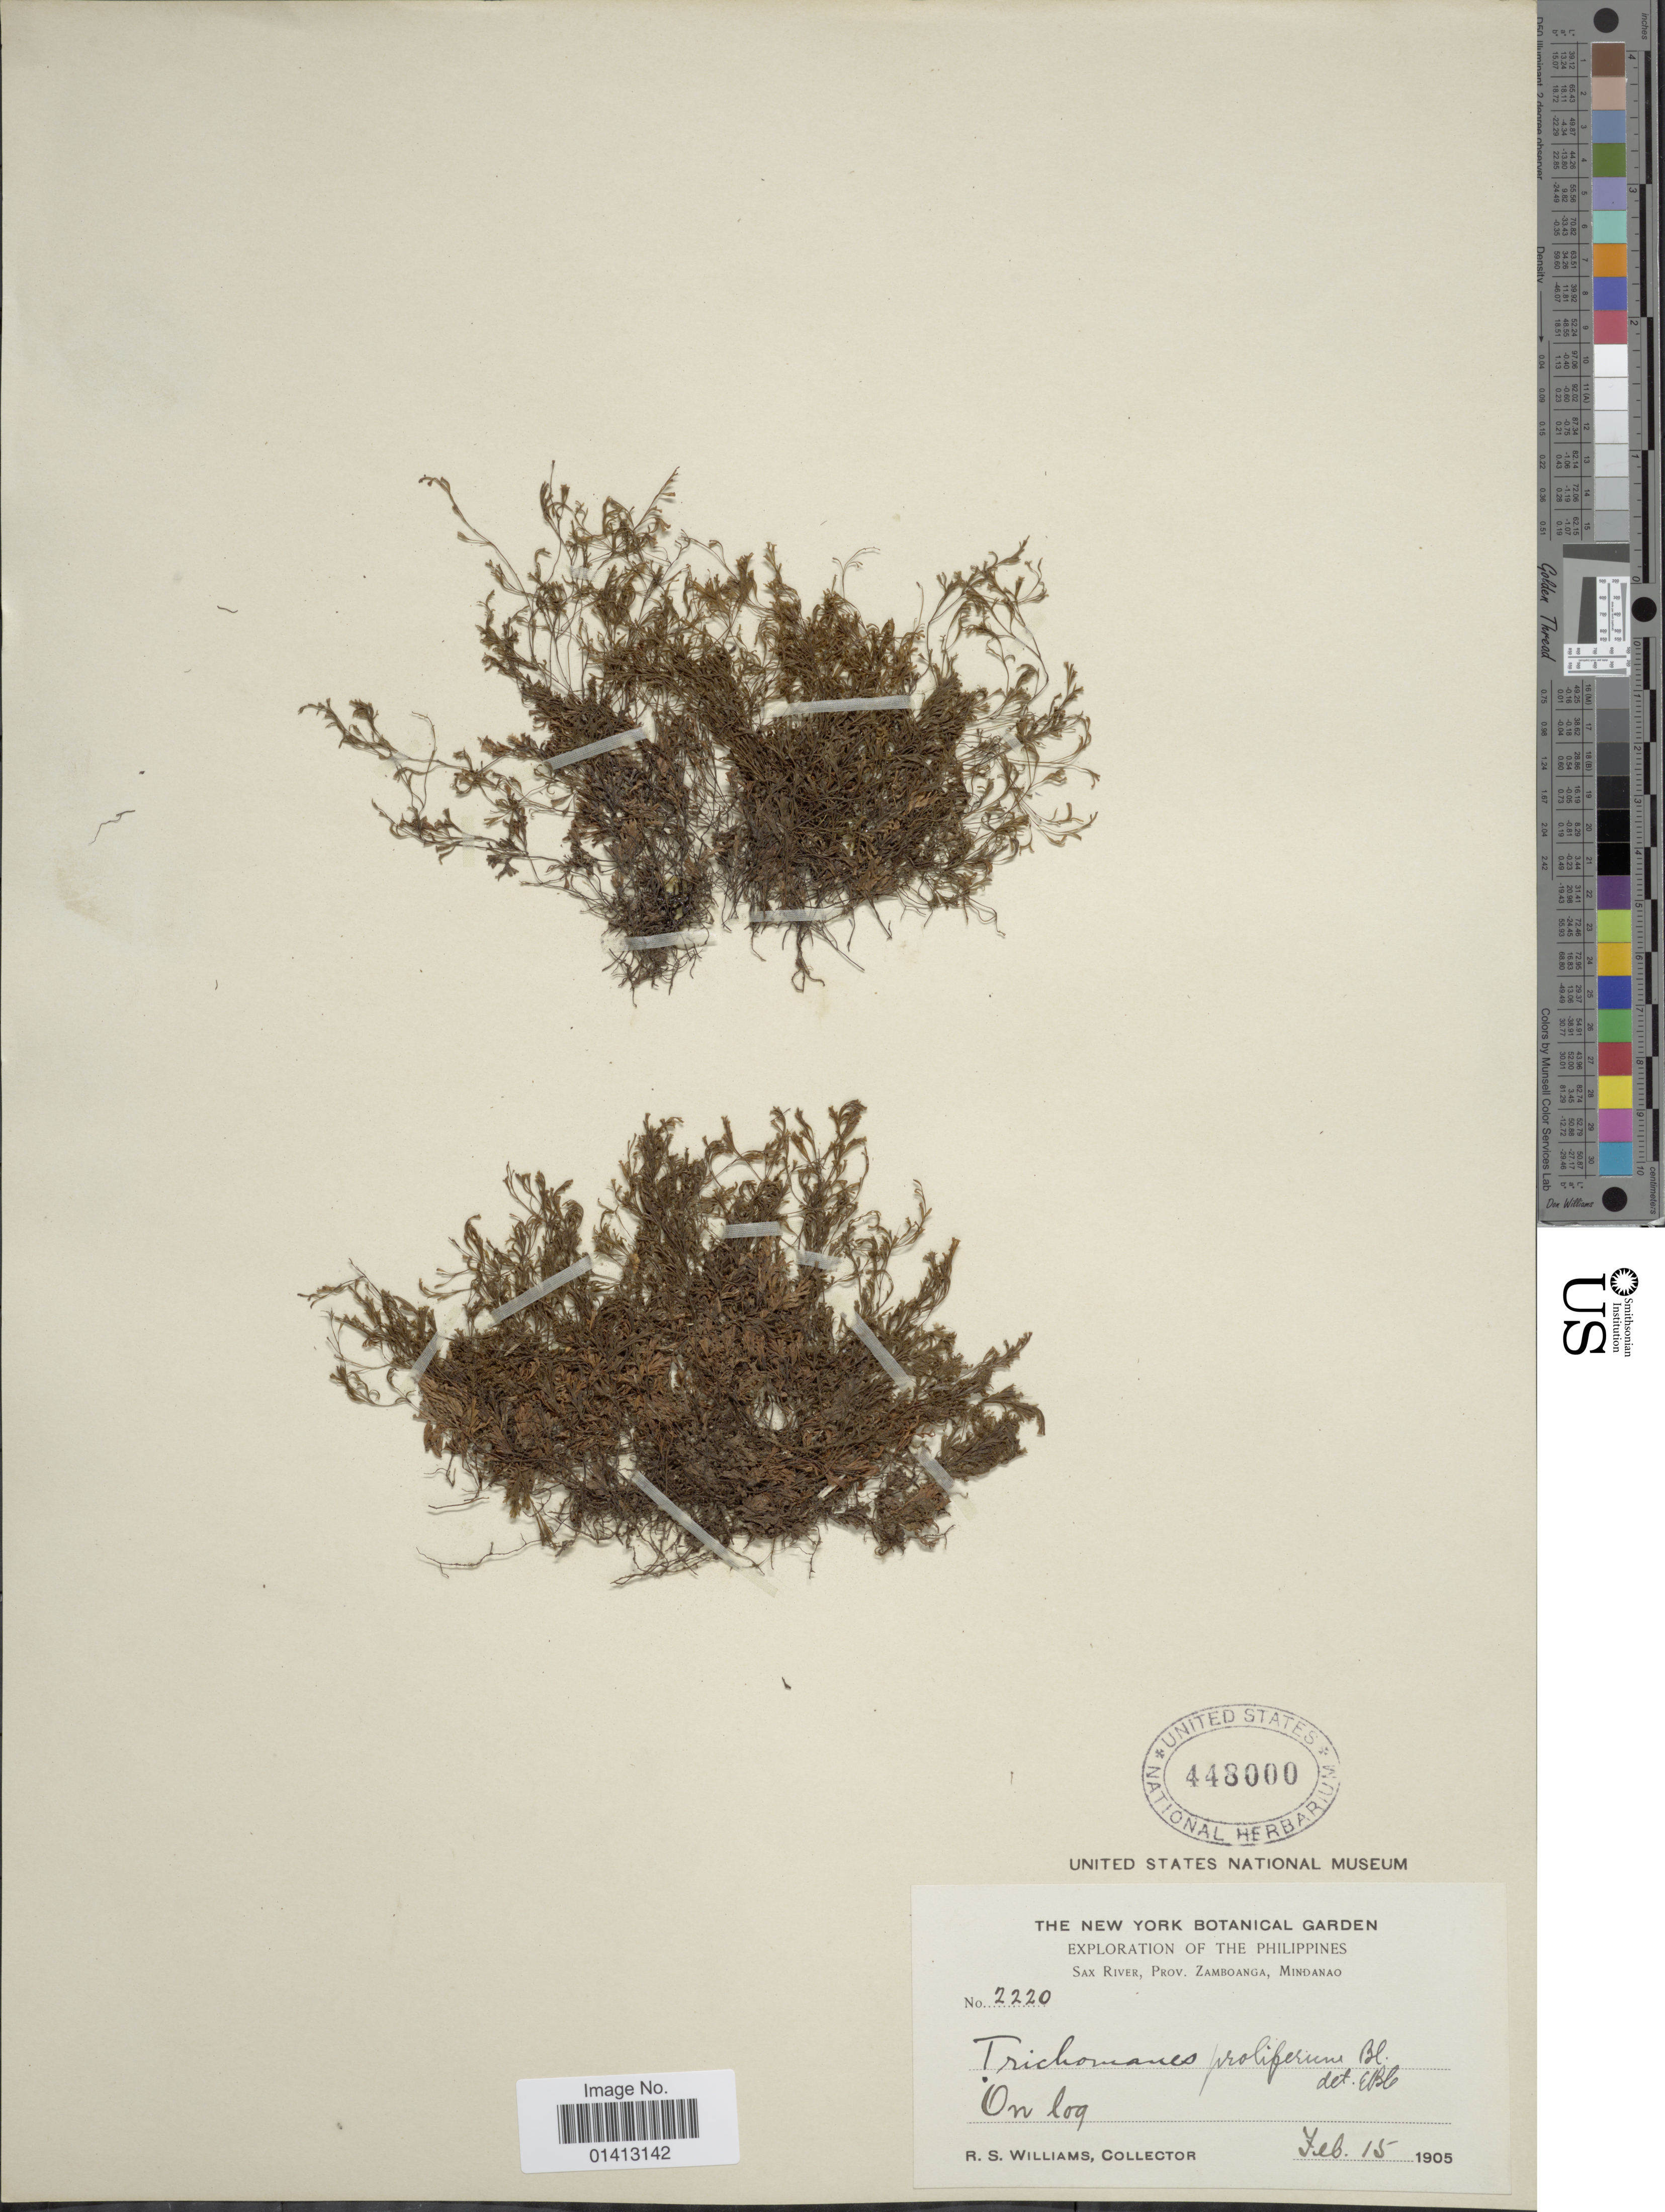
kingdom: Plantae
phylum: Tracheophyta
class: Polypodiopsida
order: Hymenophyllales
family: Hymenophyllaceae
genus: Crepidomanes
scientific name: Crepidomanes minutum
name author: (Blume) K. Iwats.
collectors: R. S. Williams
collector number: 2220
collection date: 1905-02-15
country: Philippines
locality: Sax River, Prov. Zamboanga, Mindanao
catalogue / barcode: US 448000